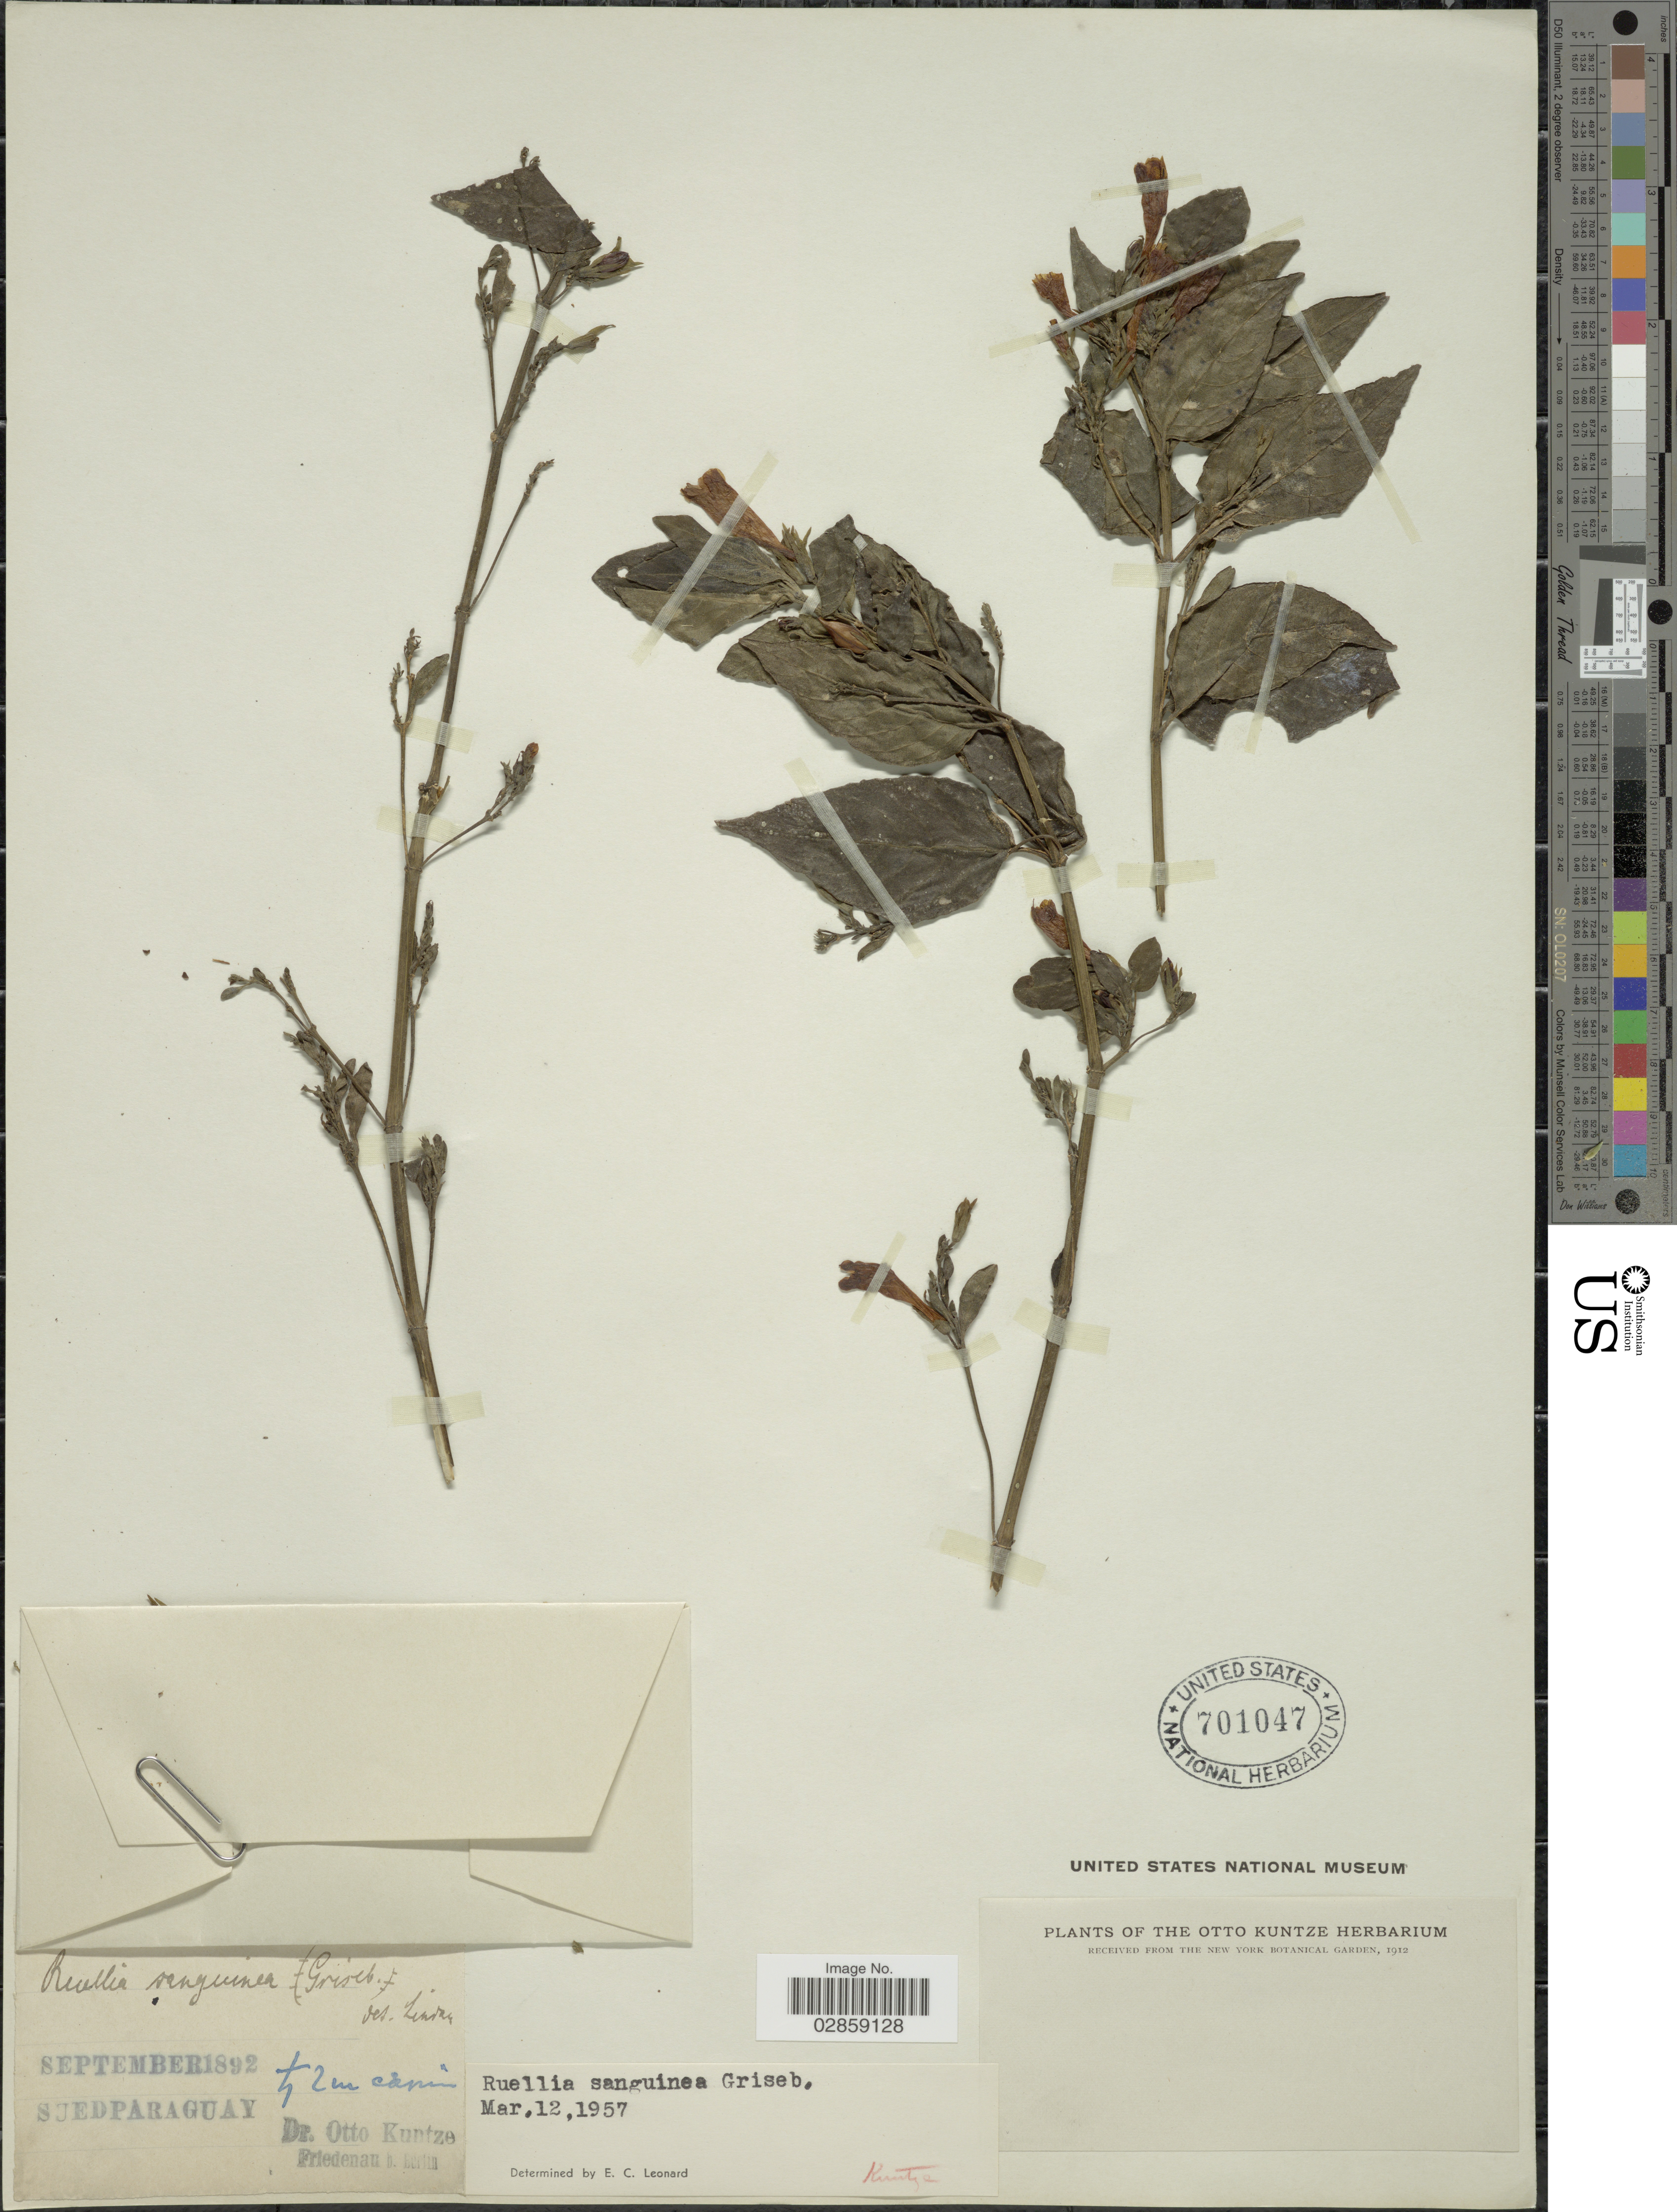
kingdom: Plantae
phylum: Tracheophyta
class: Magnoliopsida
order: Lamiales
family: Acanthaceae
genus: Ruellia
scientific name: Ruellia angustiflora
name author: (Nees) Lindau ex Rambo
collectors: C.E.O. Kuntze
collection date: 1892-09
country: Paraguay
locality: Sued Paraguay.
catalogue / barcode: US 701047